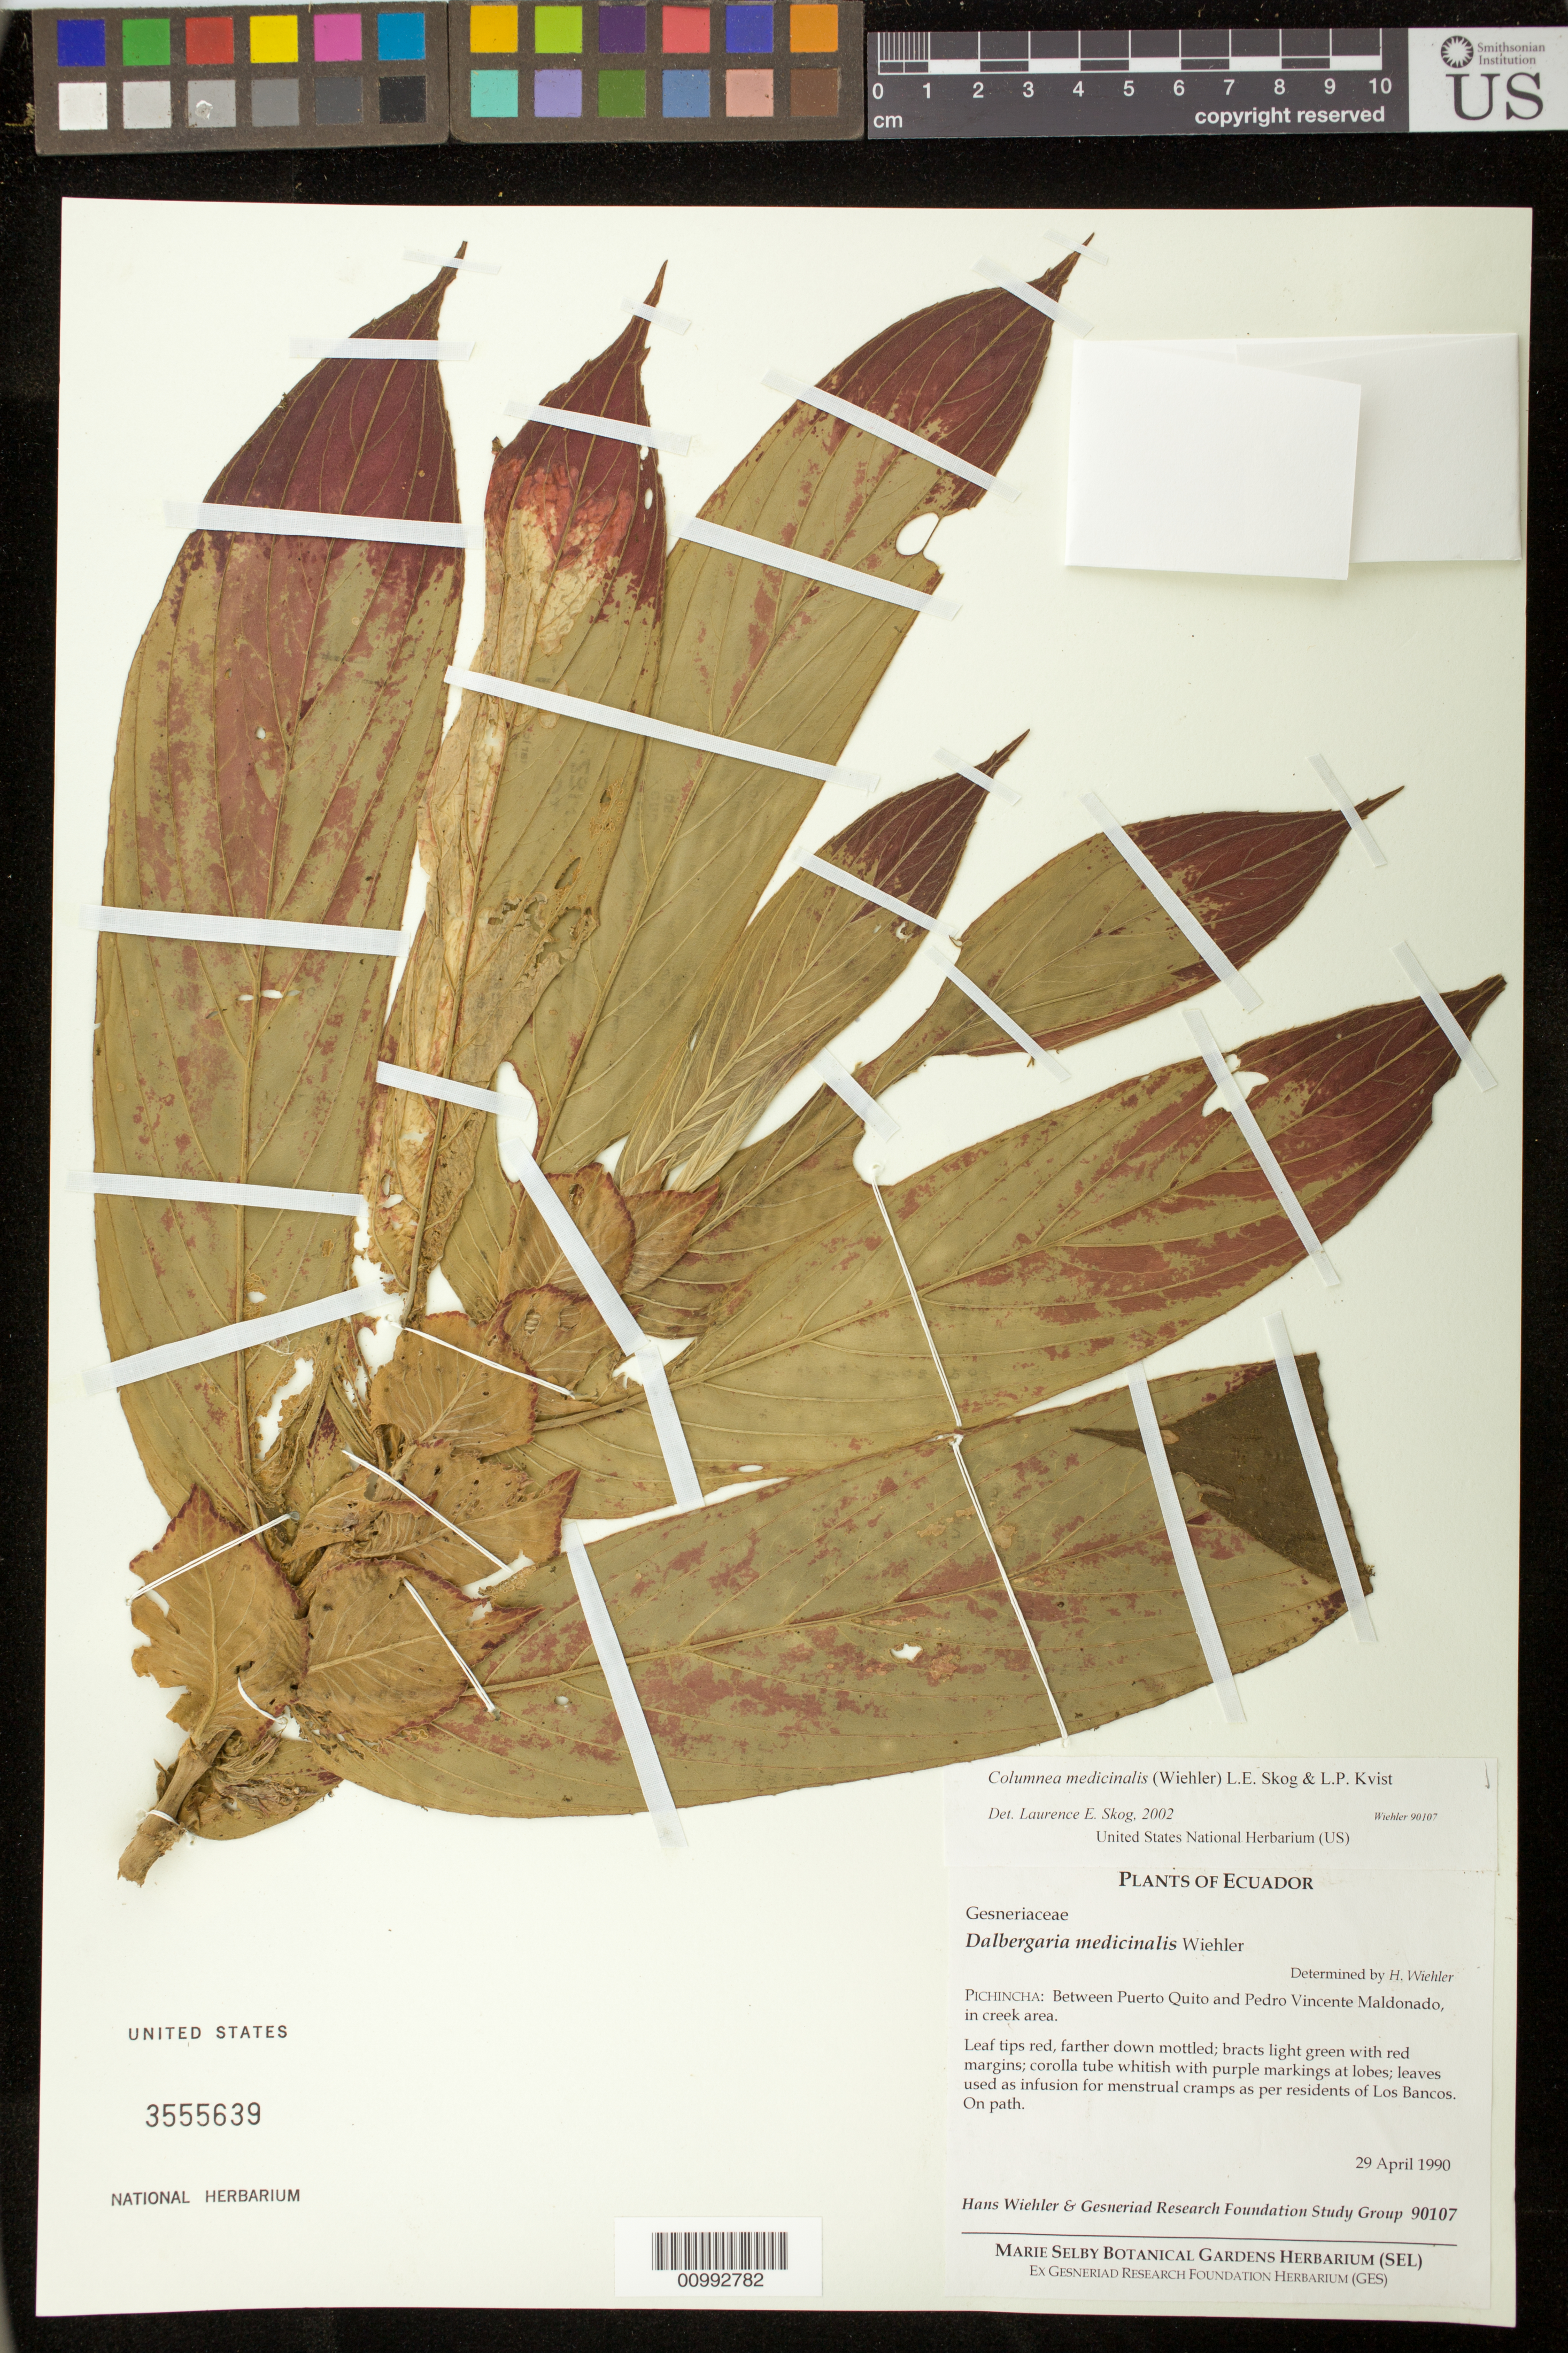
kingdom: Plantae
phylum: Tracheophyta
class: Magnoliopsida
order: Lamiales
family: Gesneriaceae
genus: Columnea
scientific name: Columnea medicinalis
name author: (Wiehler) L.E. Skog & L.P. Kvist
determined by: Skog, Laurence E.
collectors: H. J. Wiehler & GRF Study Group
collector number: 90107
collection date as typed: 29 Apr 1990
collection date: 1990-04-29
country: Ecuador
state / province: Pichincha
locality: Pichincha: between Puerto Quito and Pedro Vincente Maldonado, in creek area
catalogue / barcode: US 3555639